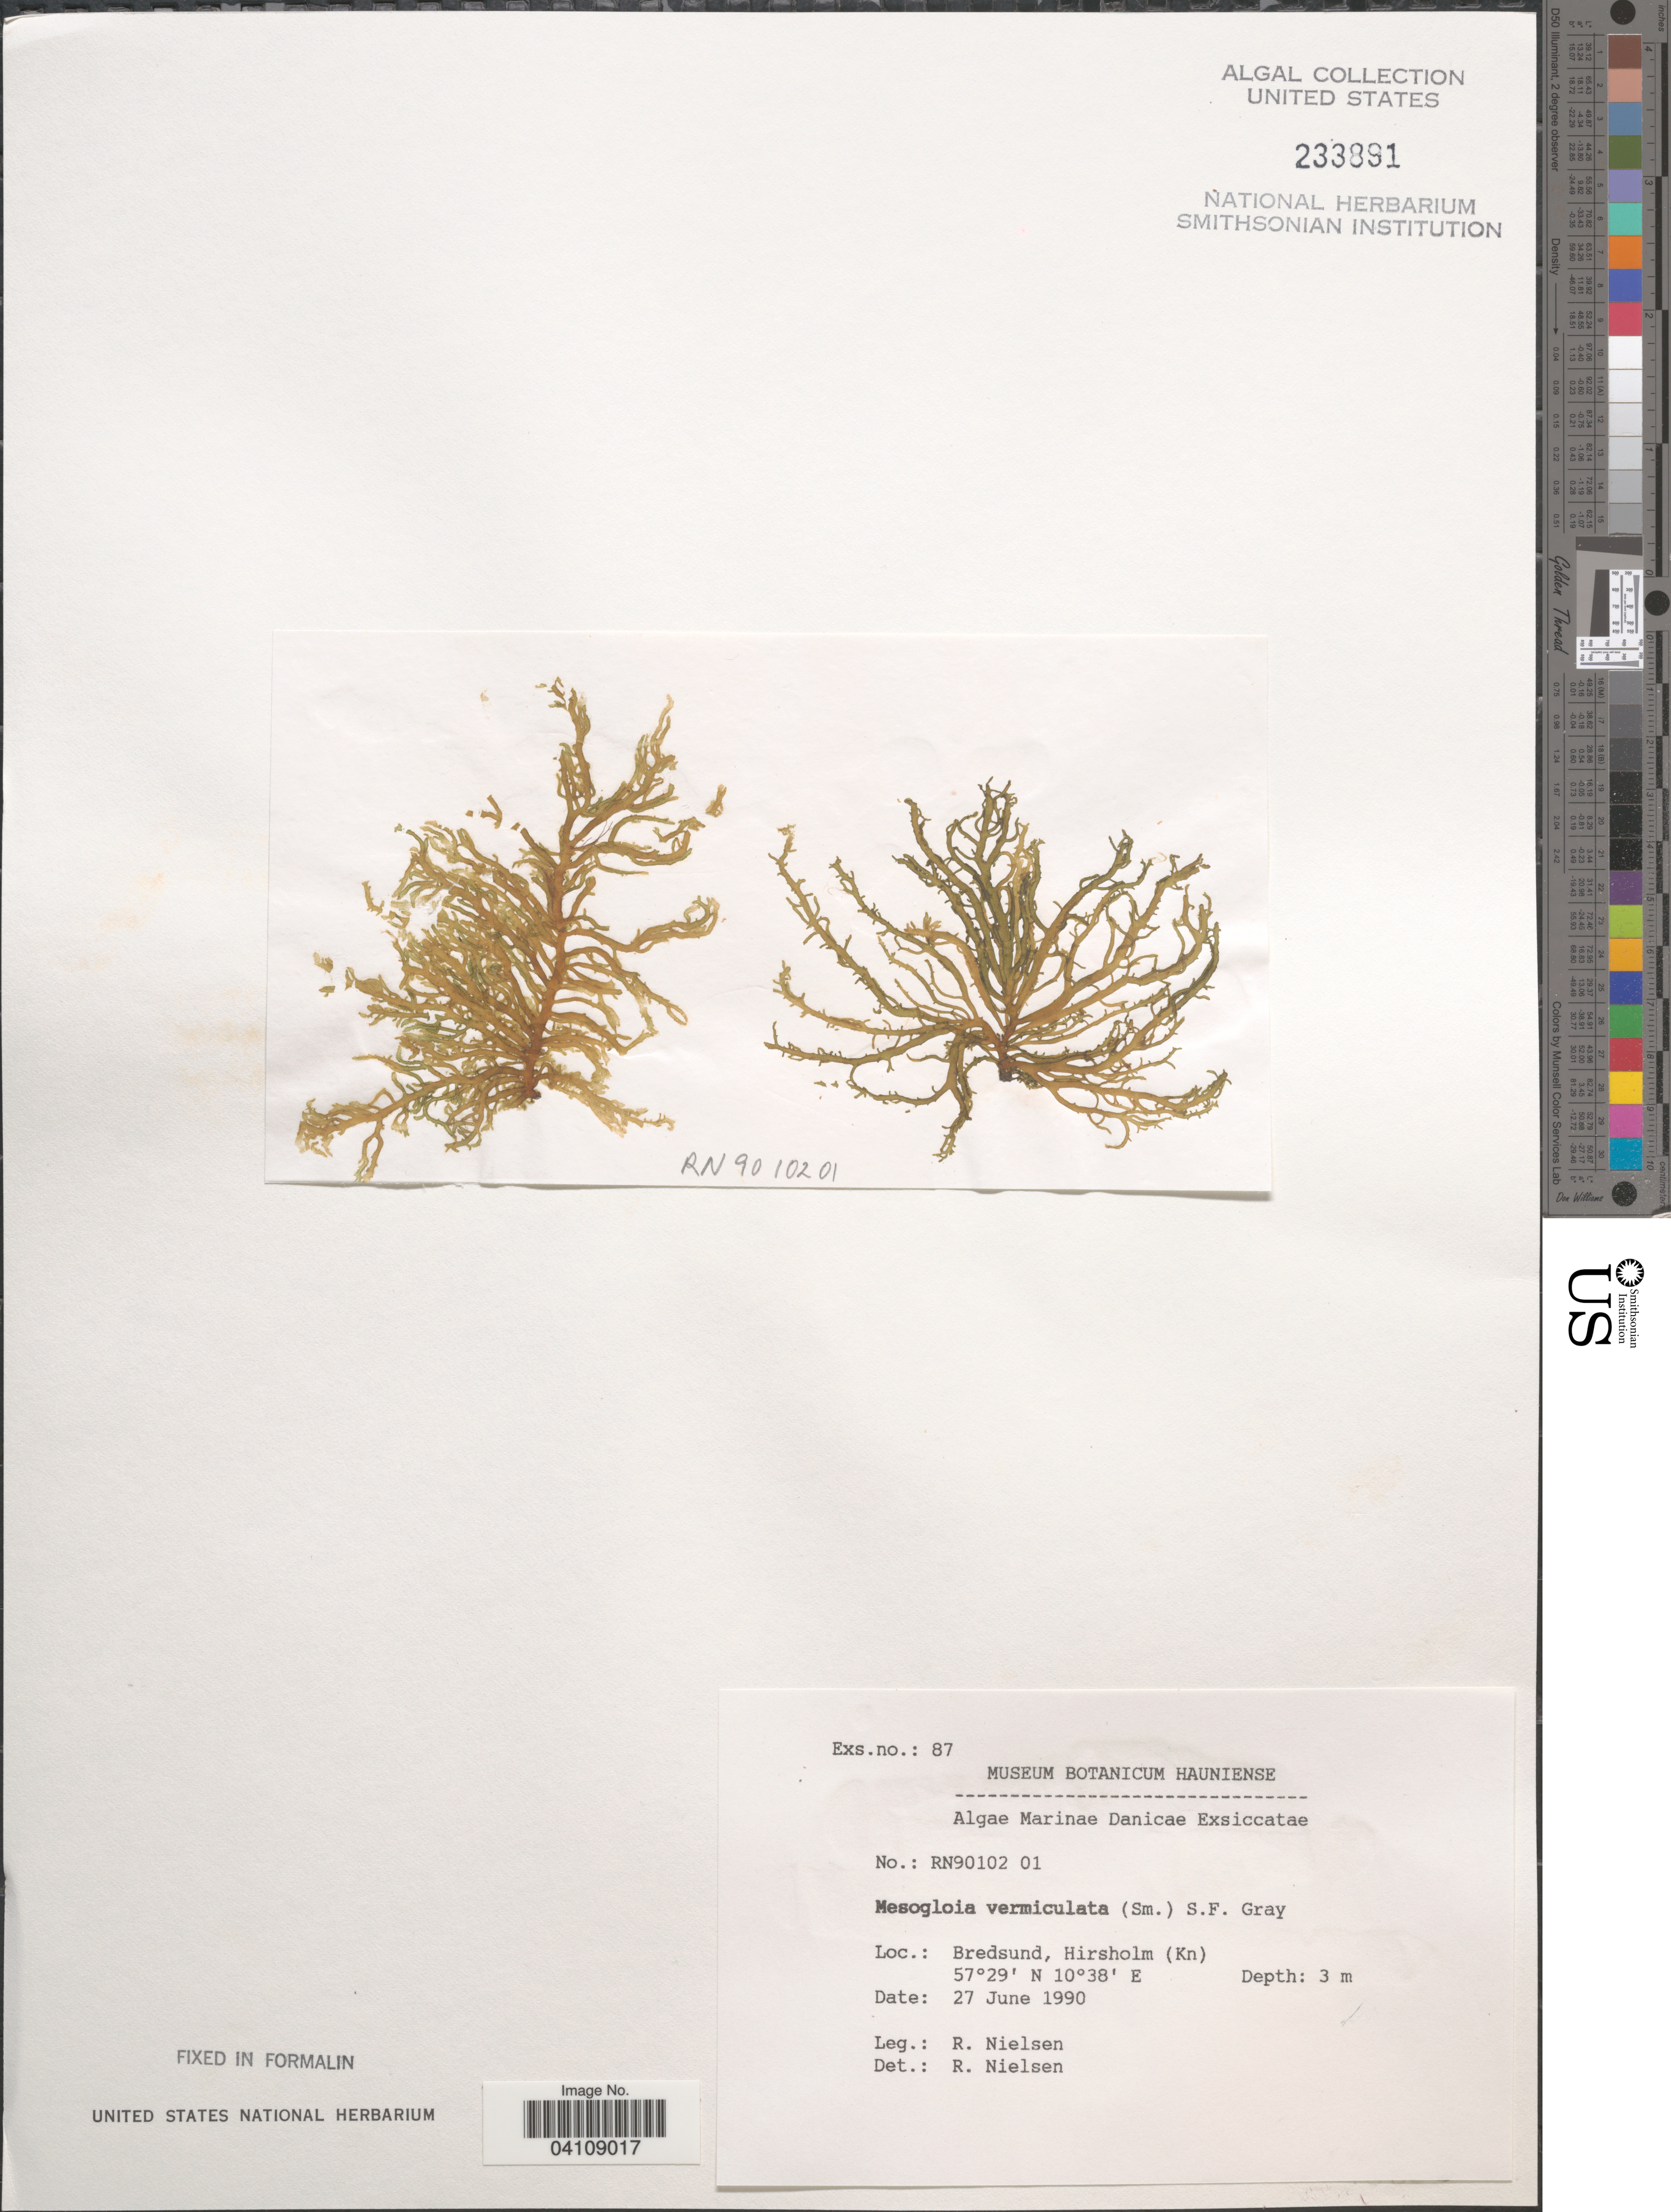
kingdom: Chromista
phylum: Ochrophyta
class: Phaeophyceae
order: Ectocarpales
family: Chordariaceae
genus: Mesogloia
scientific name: Mesogloia vermiculata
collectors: R. Nielsen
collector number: RN90102 01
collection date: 1990-06-27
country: Denmark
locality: Danicae. Bredsund, Hirsholm (Kn).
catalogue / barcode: US 233891